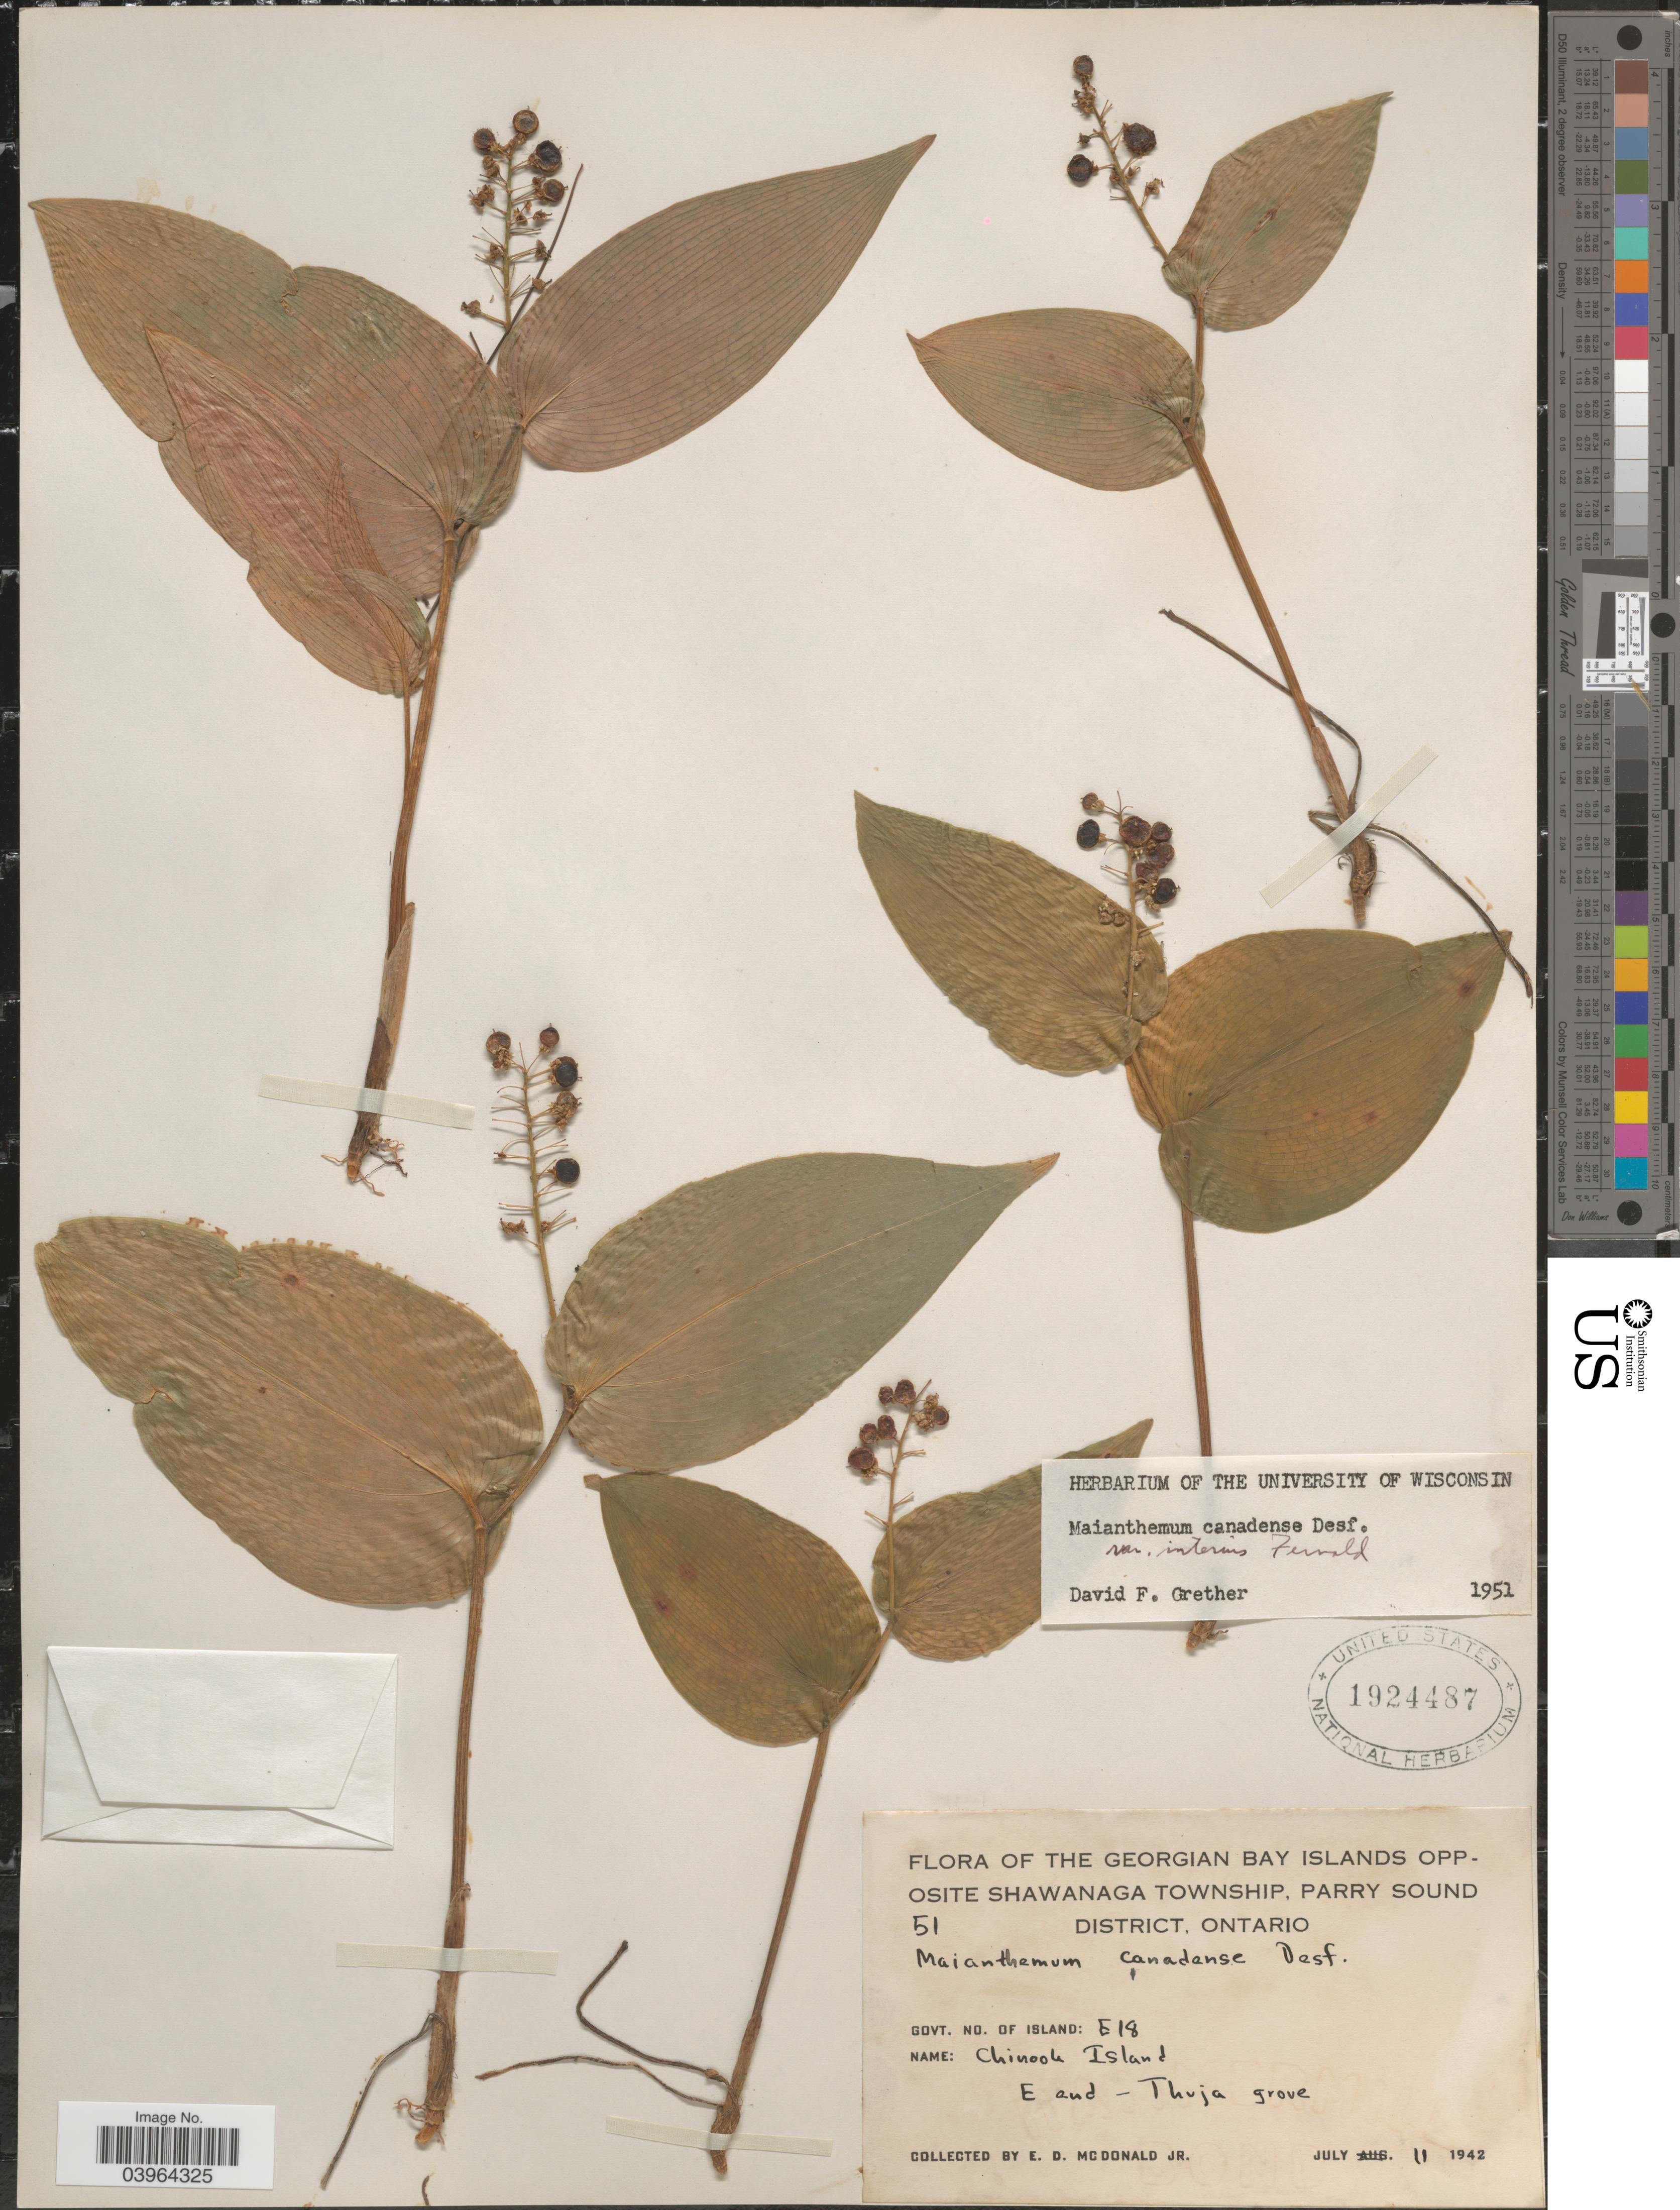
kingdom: Plantae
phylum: Tracheophyta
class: Liliopsida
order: Asparagales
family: Asparagaceae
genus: Maianthemum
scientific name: Maianthemum canadense var. interius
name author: Fernald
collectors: E. D. McDonald Jr.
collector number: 51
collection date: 1942-07-11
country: Canada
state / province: Ontario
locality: The Georgian Bay Islands opposote Shawanaga Township, Parry Sound District. Govt. No. of Island: E18. Chinook Island. E and - Thuja grove.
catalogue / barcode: US 1924487